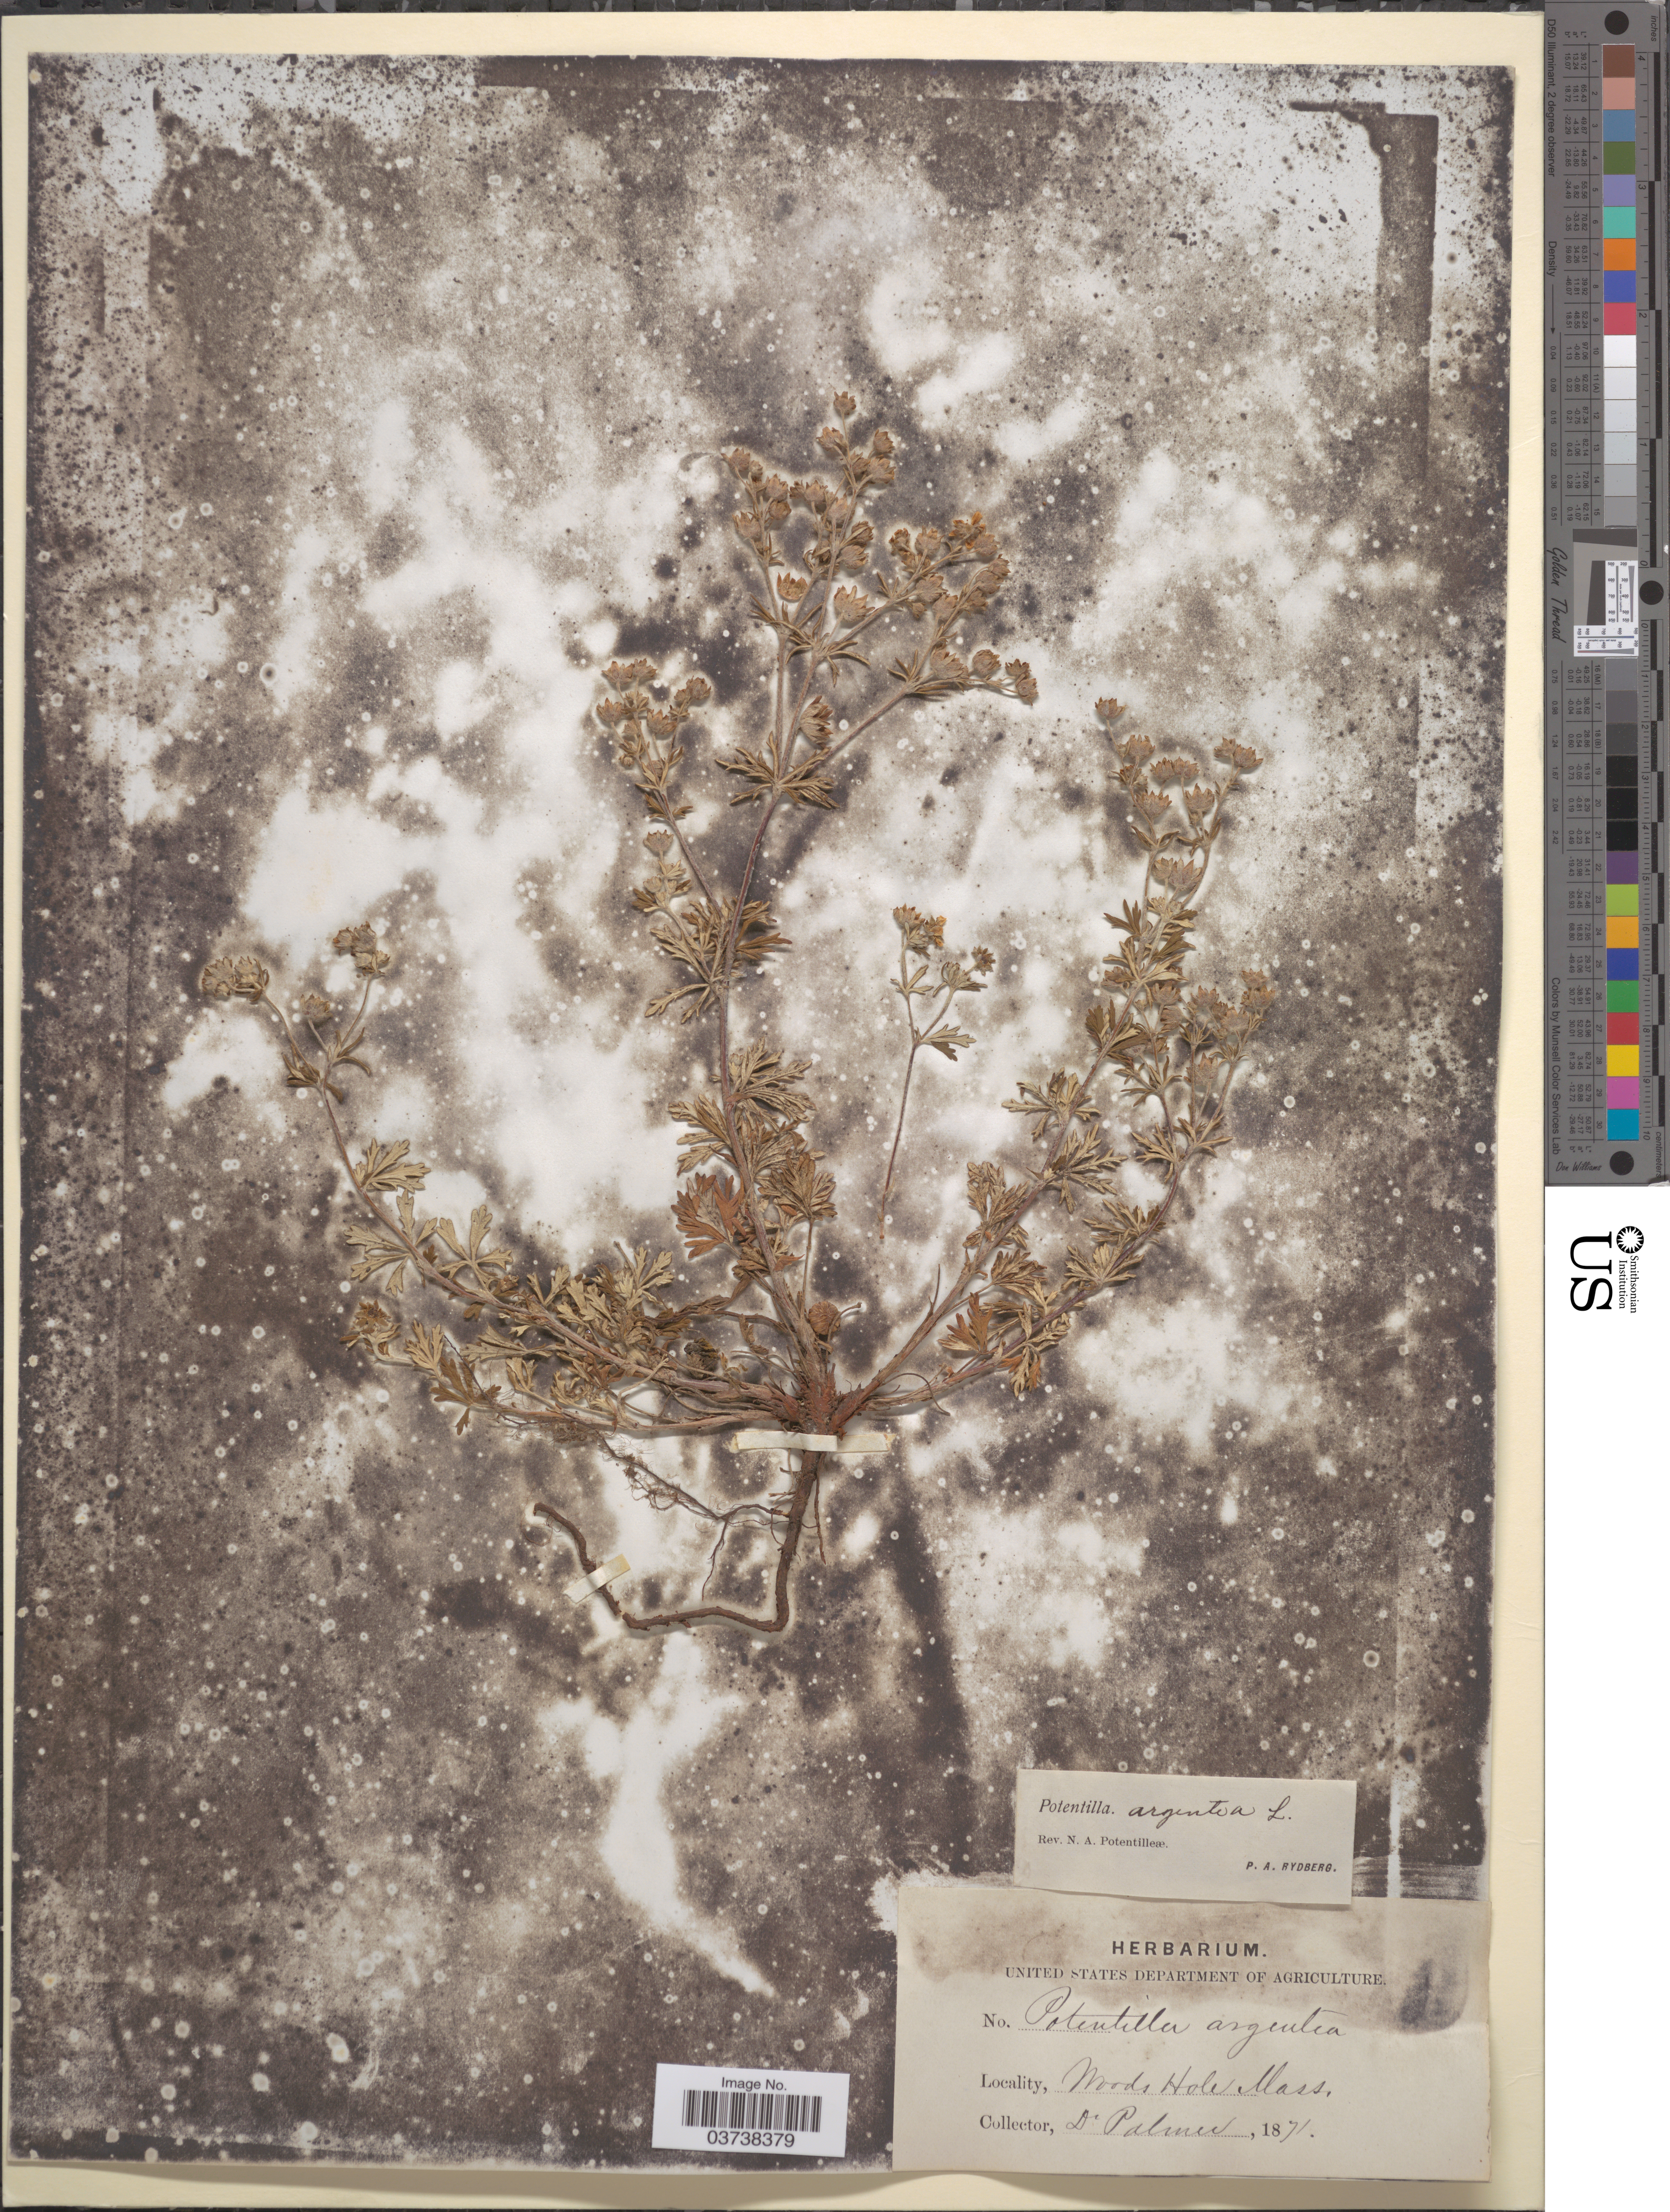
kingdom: Plantae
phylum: Tracheophyta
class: Magnoliopsida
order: Rosales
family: Rosaceae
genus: Potentilla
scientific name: Potentilla argentea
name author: L.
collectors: Palmer, --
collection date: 1871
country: United States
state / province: Massachusetts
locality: Woods Hole.